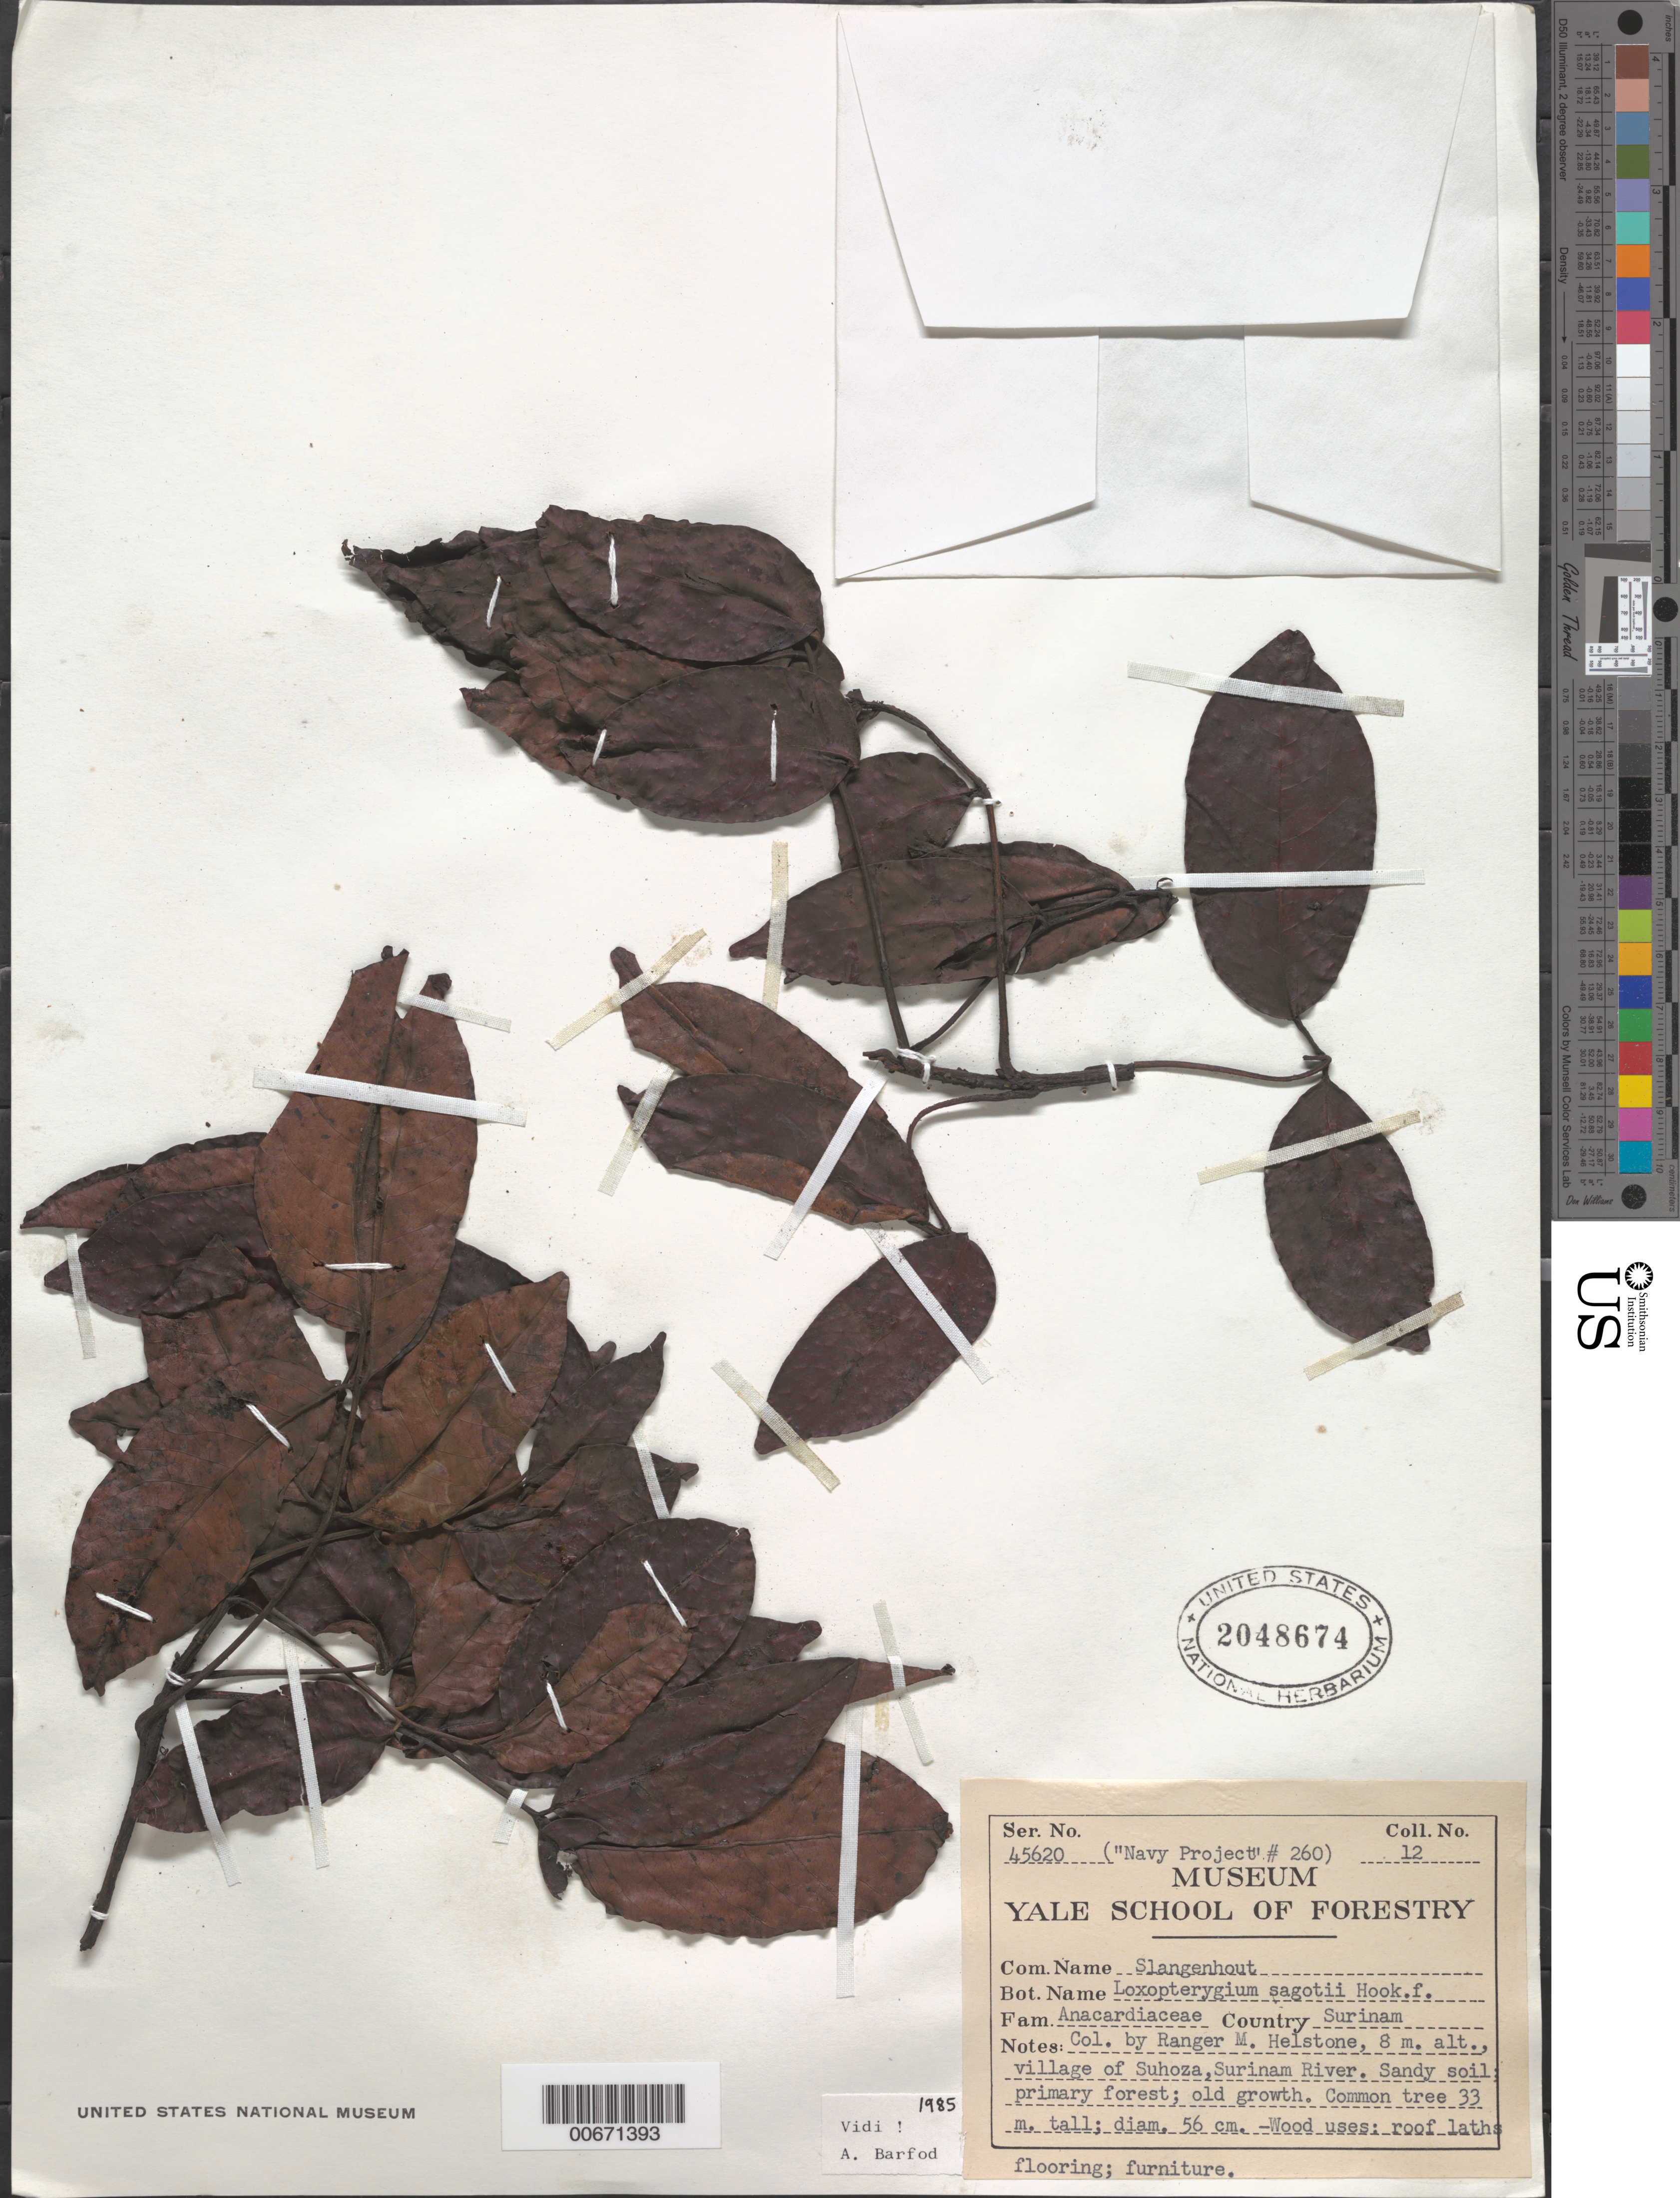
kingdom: Plantae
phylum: Tracheophyta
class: Magnoliopsida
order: Sapindales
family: Anacardiaceae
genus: Loxopterygium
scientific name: Loxopterygium sagotii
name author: Hook. f.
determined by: Barfod, Anders S.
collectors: E. Helstone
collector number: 12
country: Suriname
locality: Suhoza Village, Surinam River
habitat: Sandy soil, primary forest; old growth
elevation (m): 8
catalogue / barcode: US 2048674